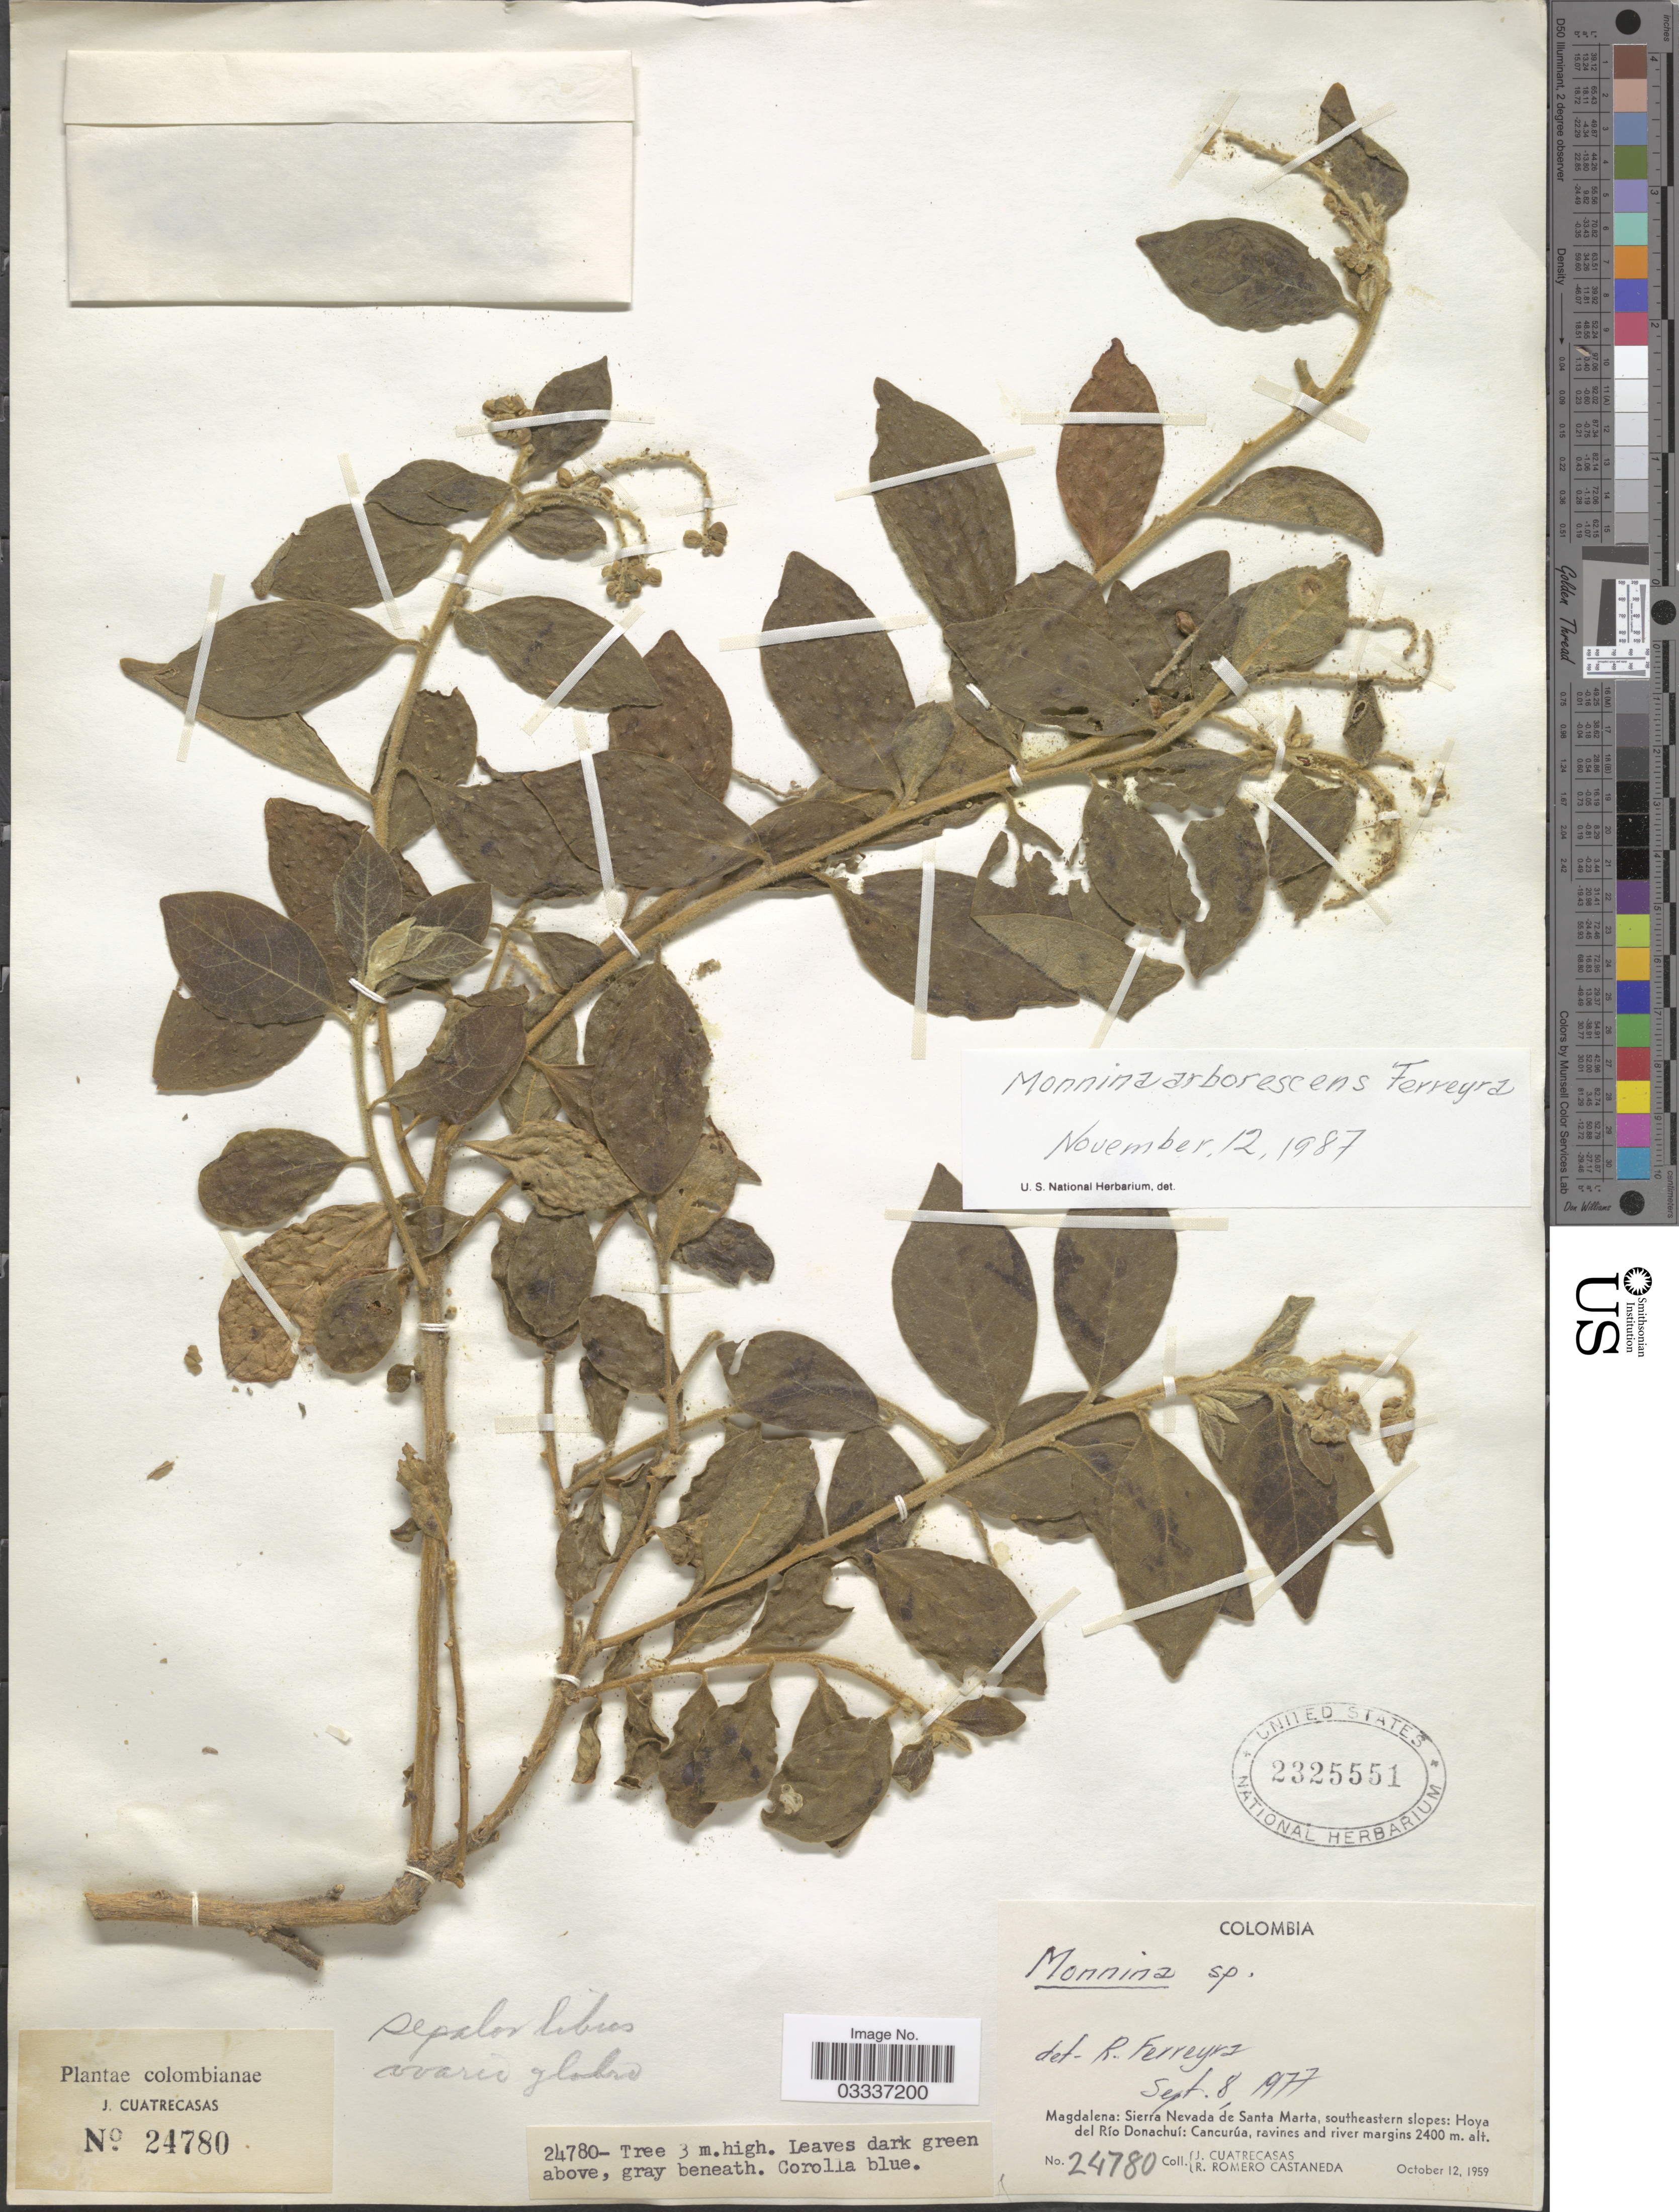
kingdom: Plantae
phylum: Tracheophyta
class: Magnoliopsida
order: Fabales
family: Polygalaceae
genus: Monnina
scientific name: Monnina arborescens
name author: Ferreyra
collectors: J. Cuatrecasas & R. Romero Castañeda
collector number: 24780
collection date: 1959-10-12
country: Colombia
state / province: Magdalena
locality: Sierra Nevada de Santa Marta, southeastern slopes: Hoya del Río Donachuí, ravines and river margins.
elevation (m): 2400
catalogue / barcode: US 2325551